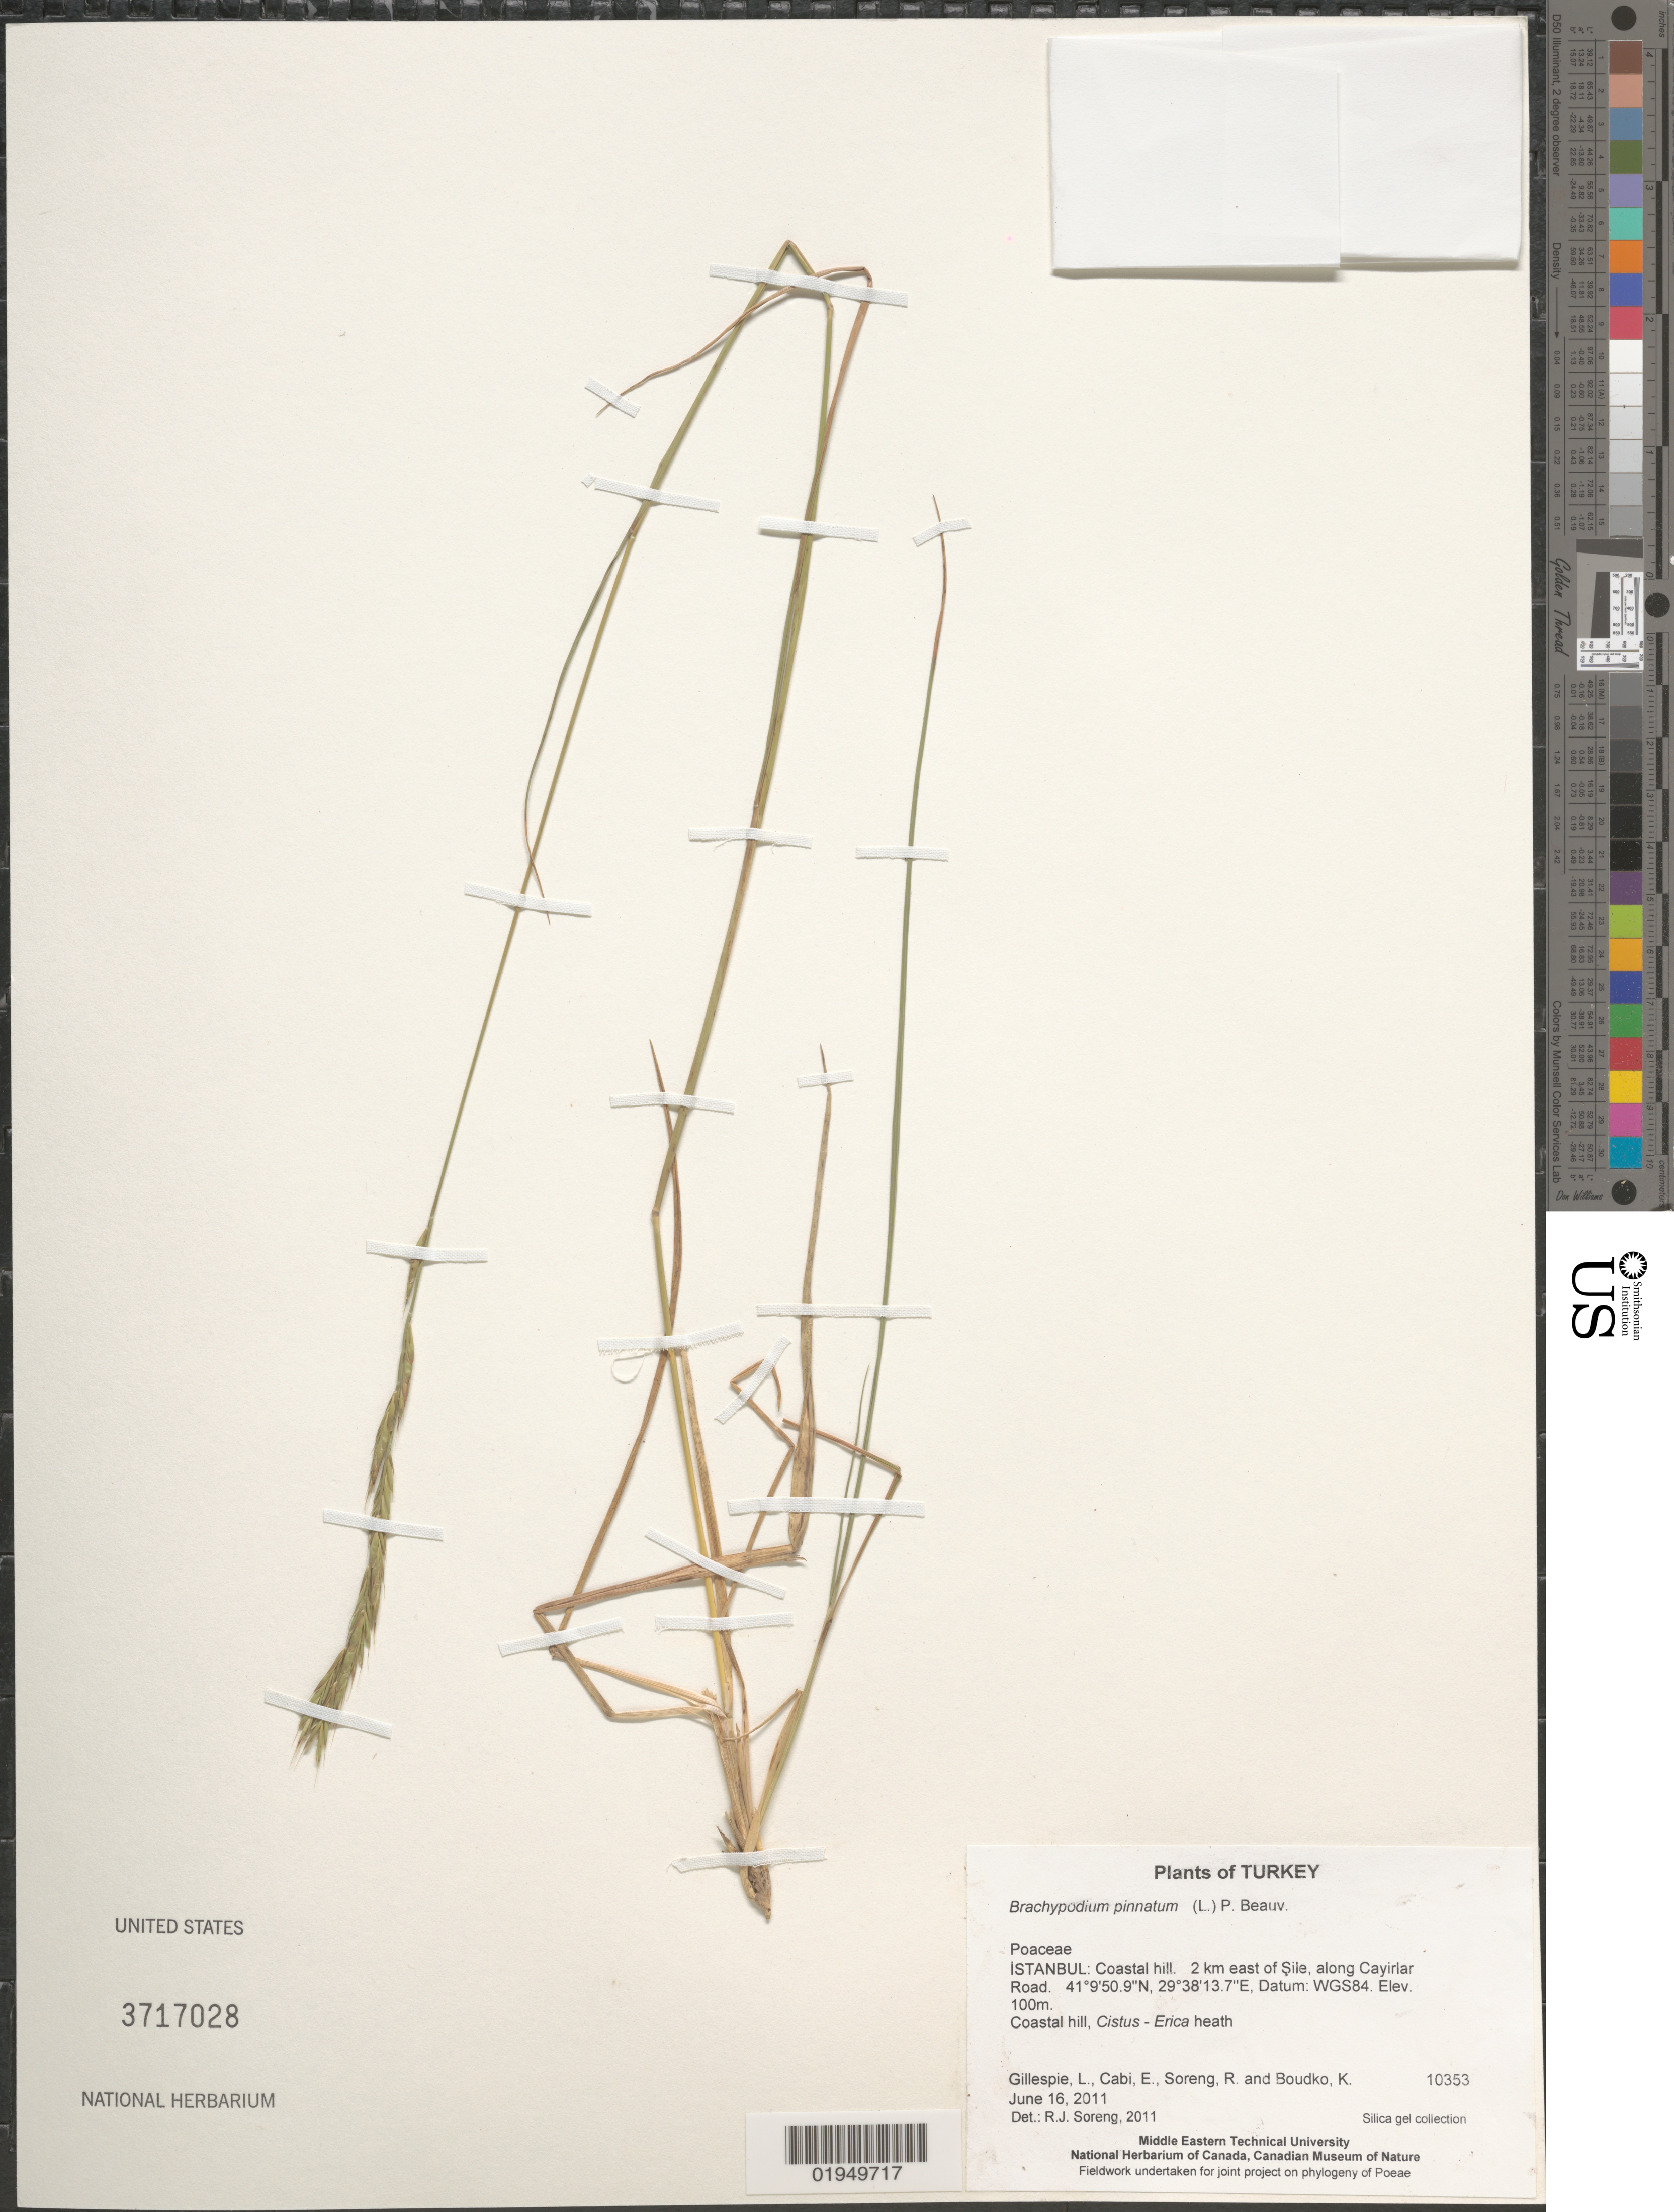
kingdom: Plantae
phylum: Tracheophyta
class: Liliopsida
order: Poales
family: Poaceae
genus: Brachypodium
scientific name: Brachypodium pinnatum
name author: (L.) P. Beauv.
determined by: Soreng, Robert J., Research Associate (BOT), Smithsonian Institution - National Museum of Natural History (UNITED STATES)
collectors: L. J. Gillespie, E. Cabi, R. J. Soreng & K. Boudko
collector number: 10353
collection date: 2011-06-16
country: Turkey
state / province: Istanbul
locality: Coastal hill. 2 km east of Sile, along Cayirlar Road.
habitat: Coastal hill, Cistus-Erica heath.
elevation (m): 100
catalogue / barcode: US 3717028